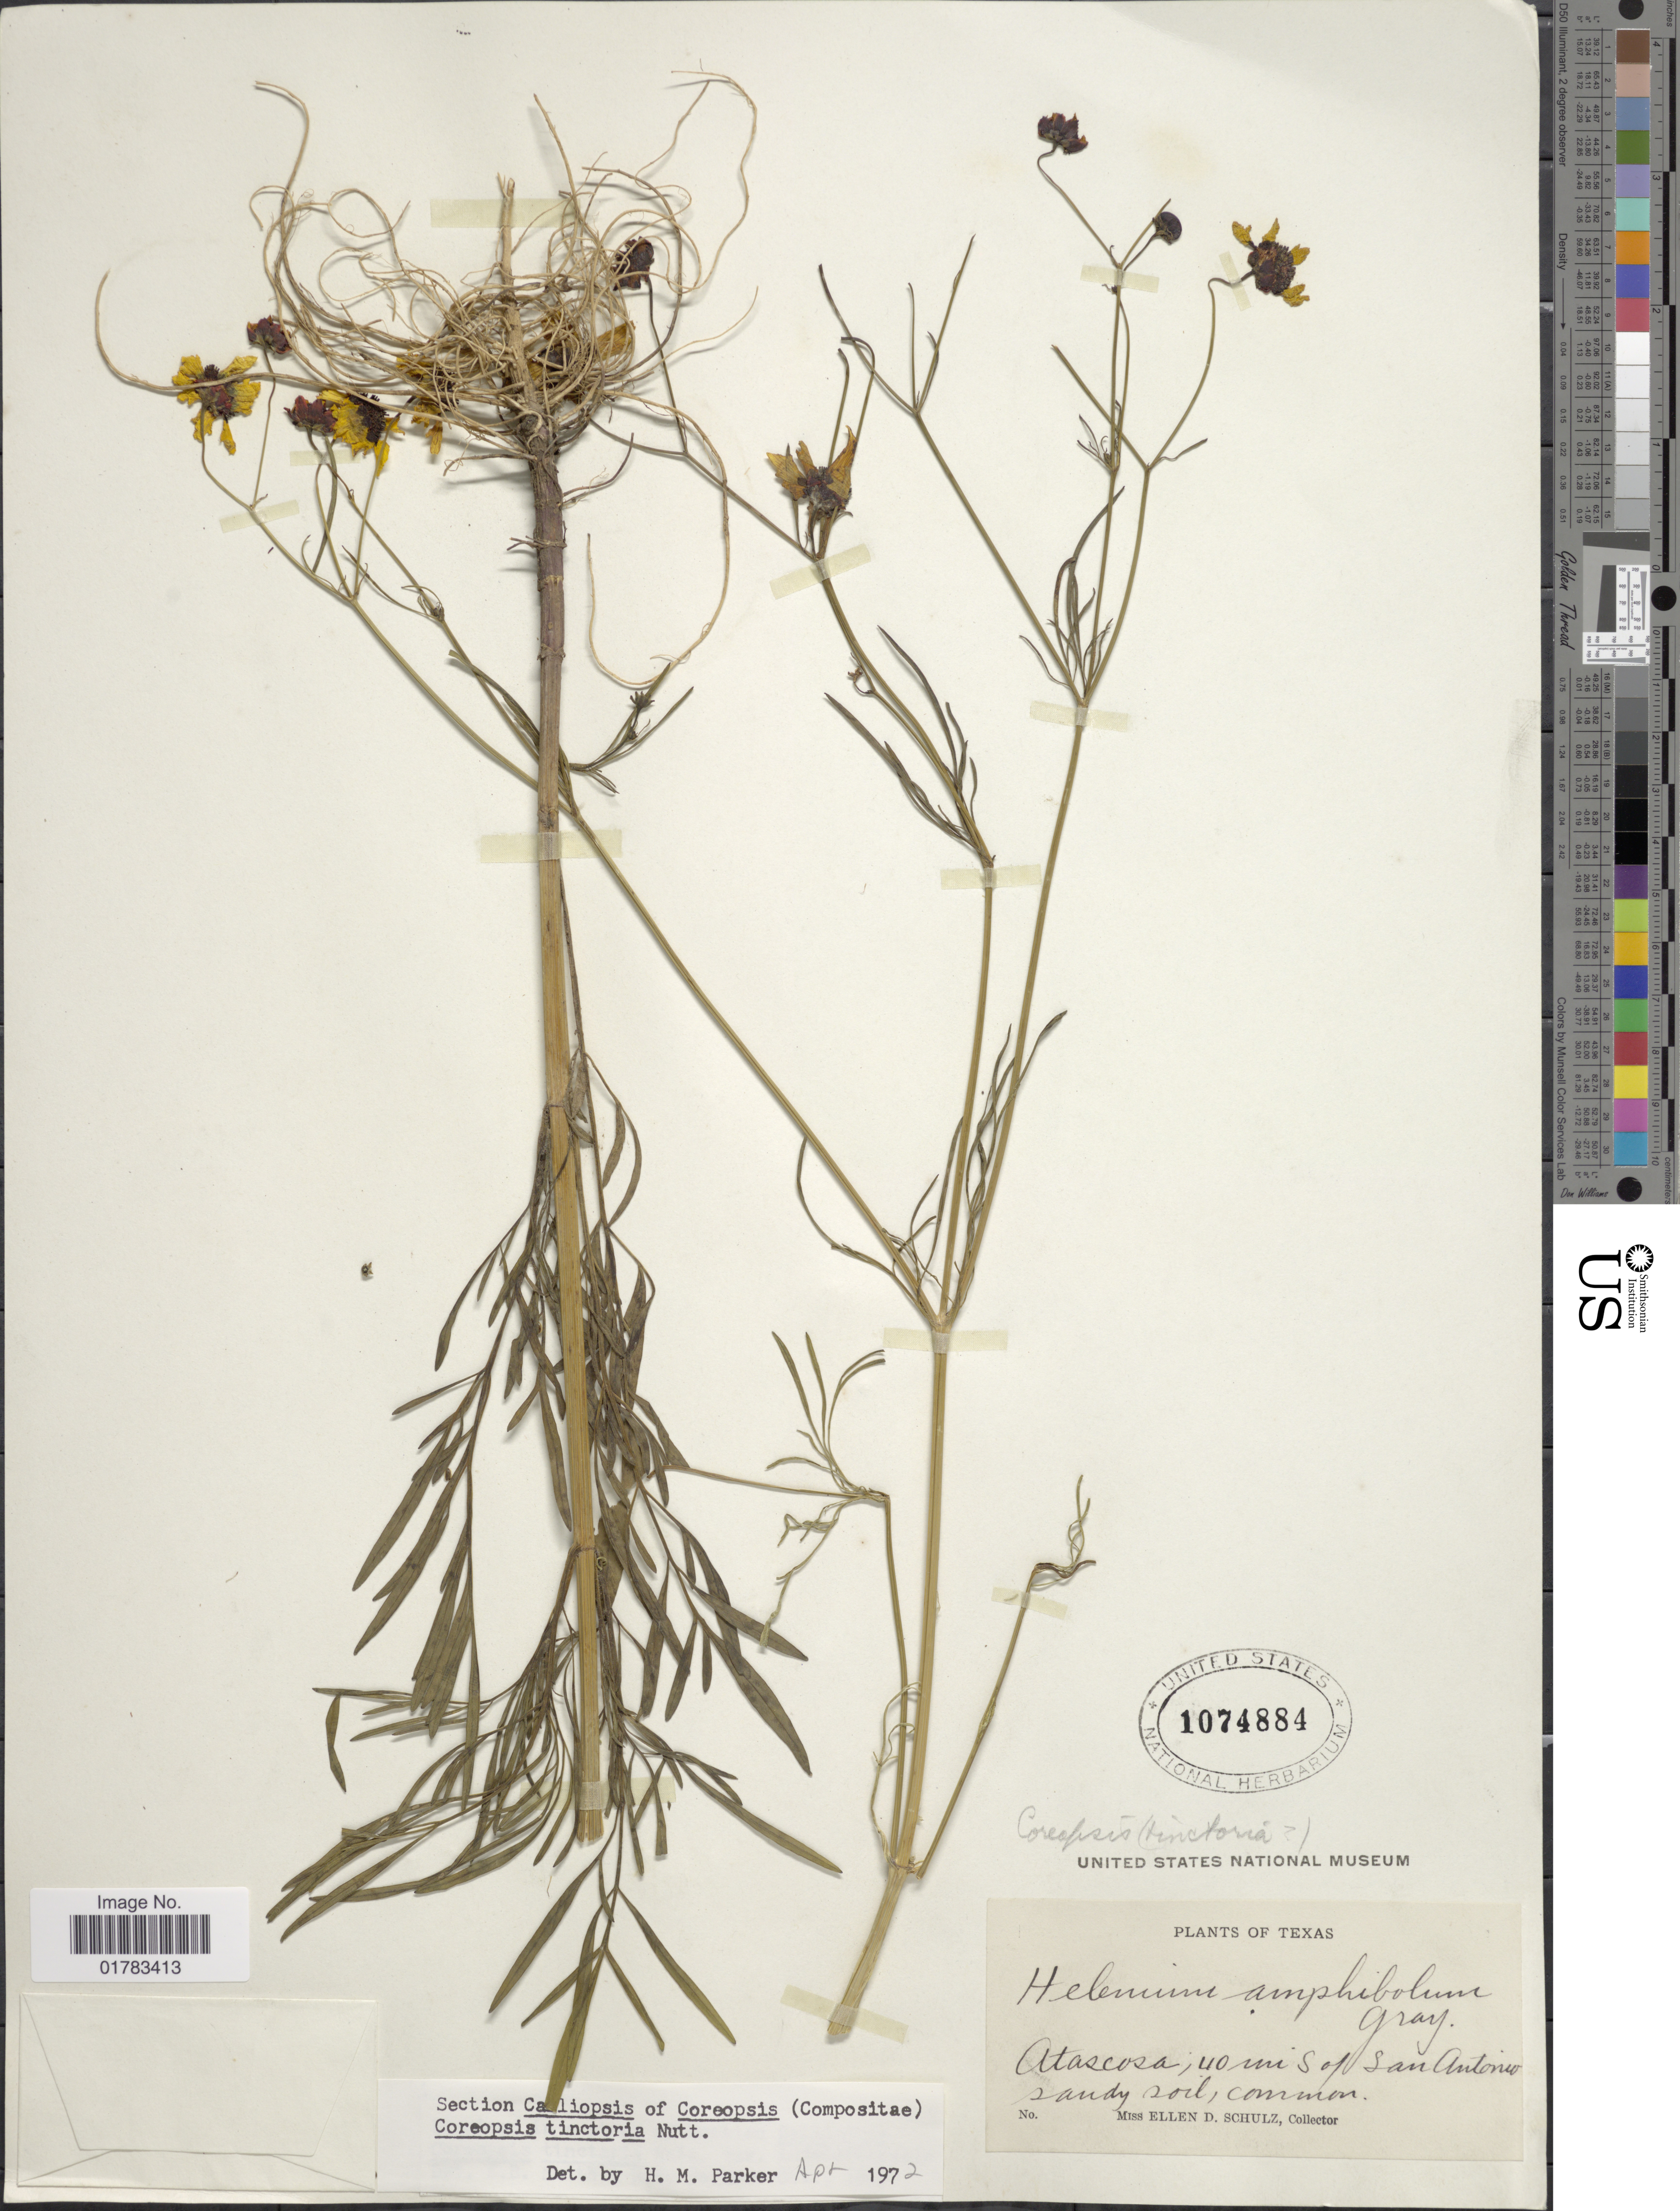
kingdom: Plantae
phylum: Tracheophyta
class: Magnoliopsida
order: Asterales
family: Asteraceae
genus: Coreopsis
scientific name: Coreopsis tinctoria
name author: Nutt.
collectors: E. D. Schulz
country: United States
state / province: Texas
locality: Atascosa, 40 mi So f San Antonio, sandy soil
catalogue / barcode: US 1074884